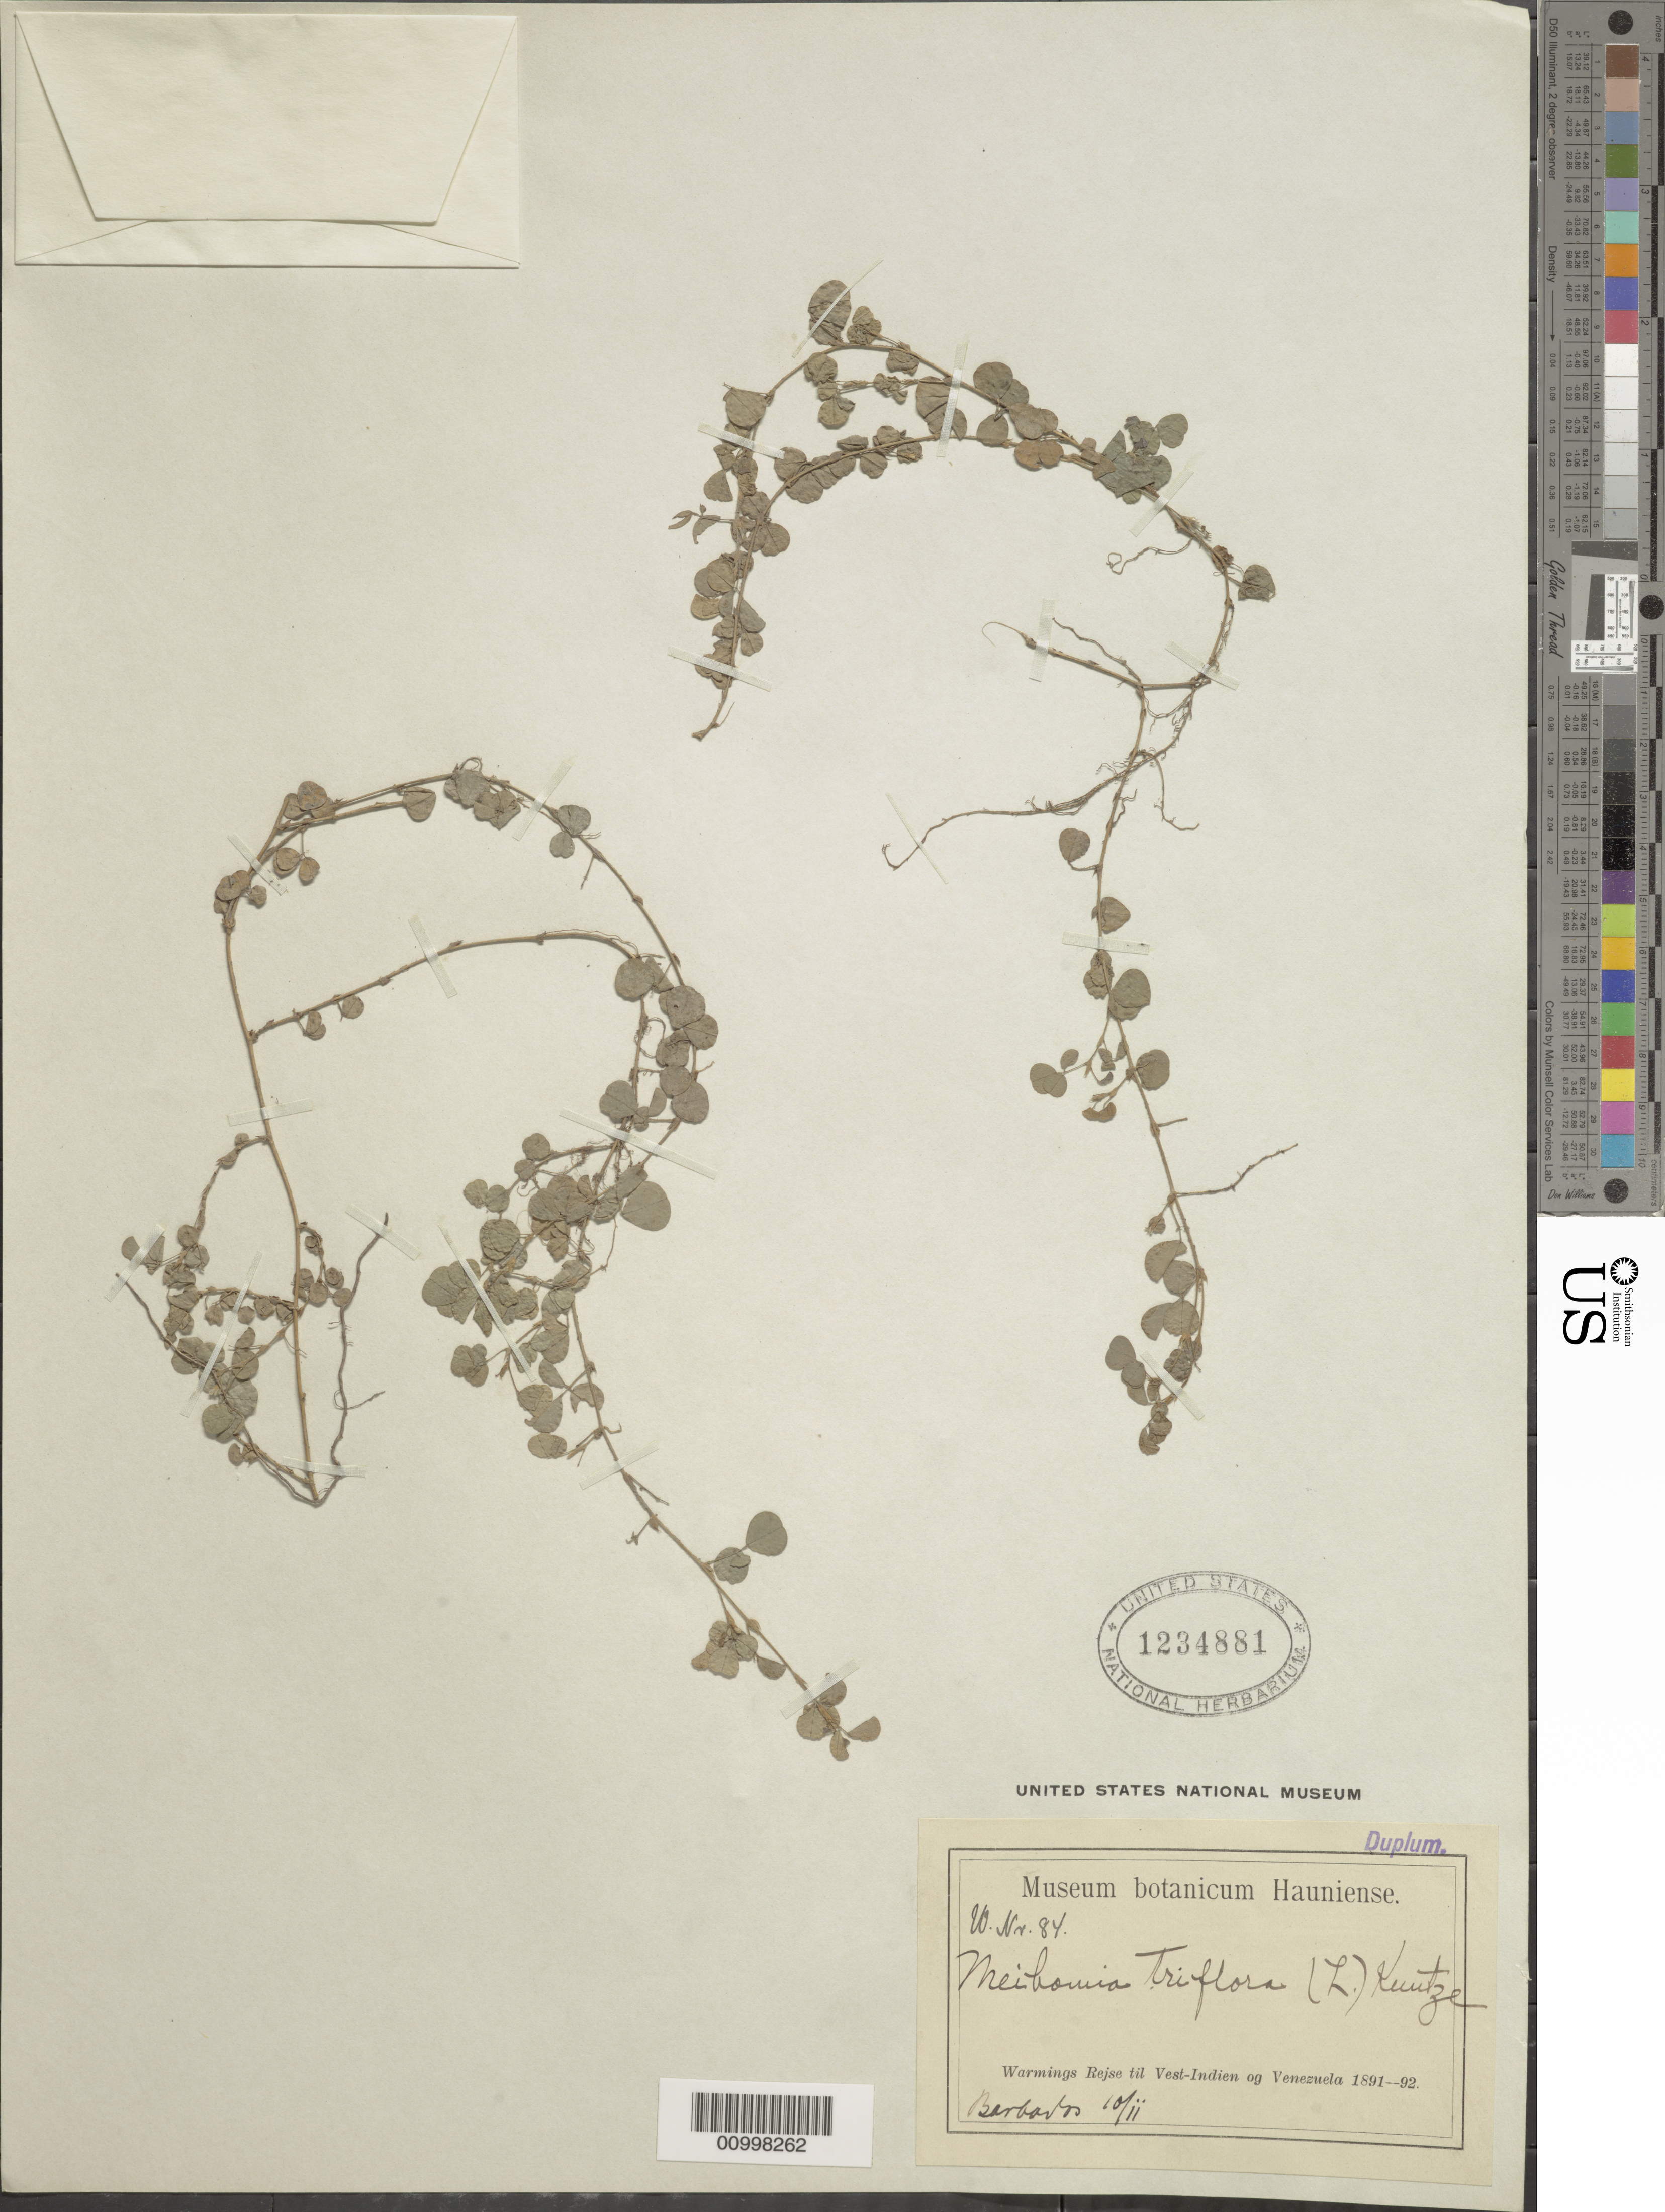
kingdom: Plantae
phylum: Tracheophyta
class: Magnoliopsida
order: Fabales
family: Fabaceae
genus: Grona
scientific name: Grona triflora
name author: (L.) H. Ohashi & K. Ohashi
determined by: Strong, Mark T., (BOT), Smithsonian Institution - National Museum of Natural History (UNITED STATES)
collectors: ex herb. Bot. Sta. Barbados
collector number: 84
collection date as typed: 10 Feb 1891 or 10 Feb 1892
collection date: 1891-02-10 or 1892-02-10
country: Barbados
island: Barbados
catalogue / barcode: US 1234881